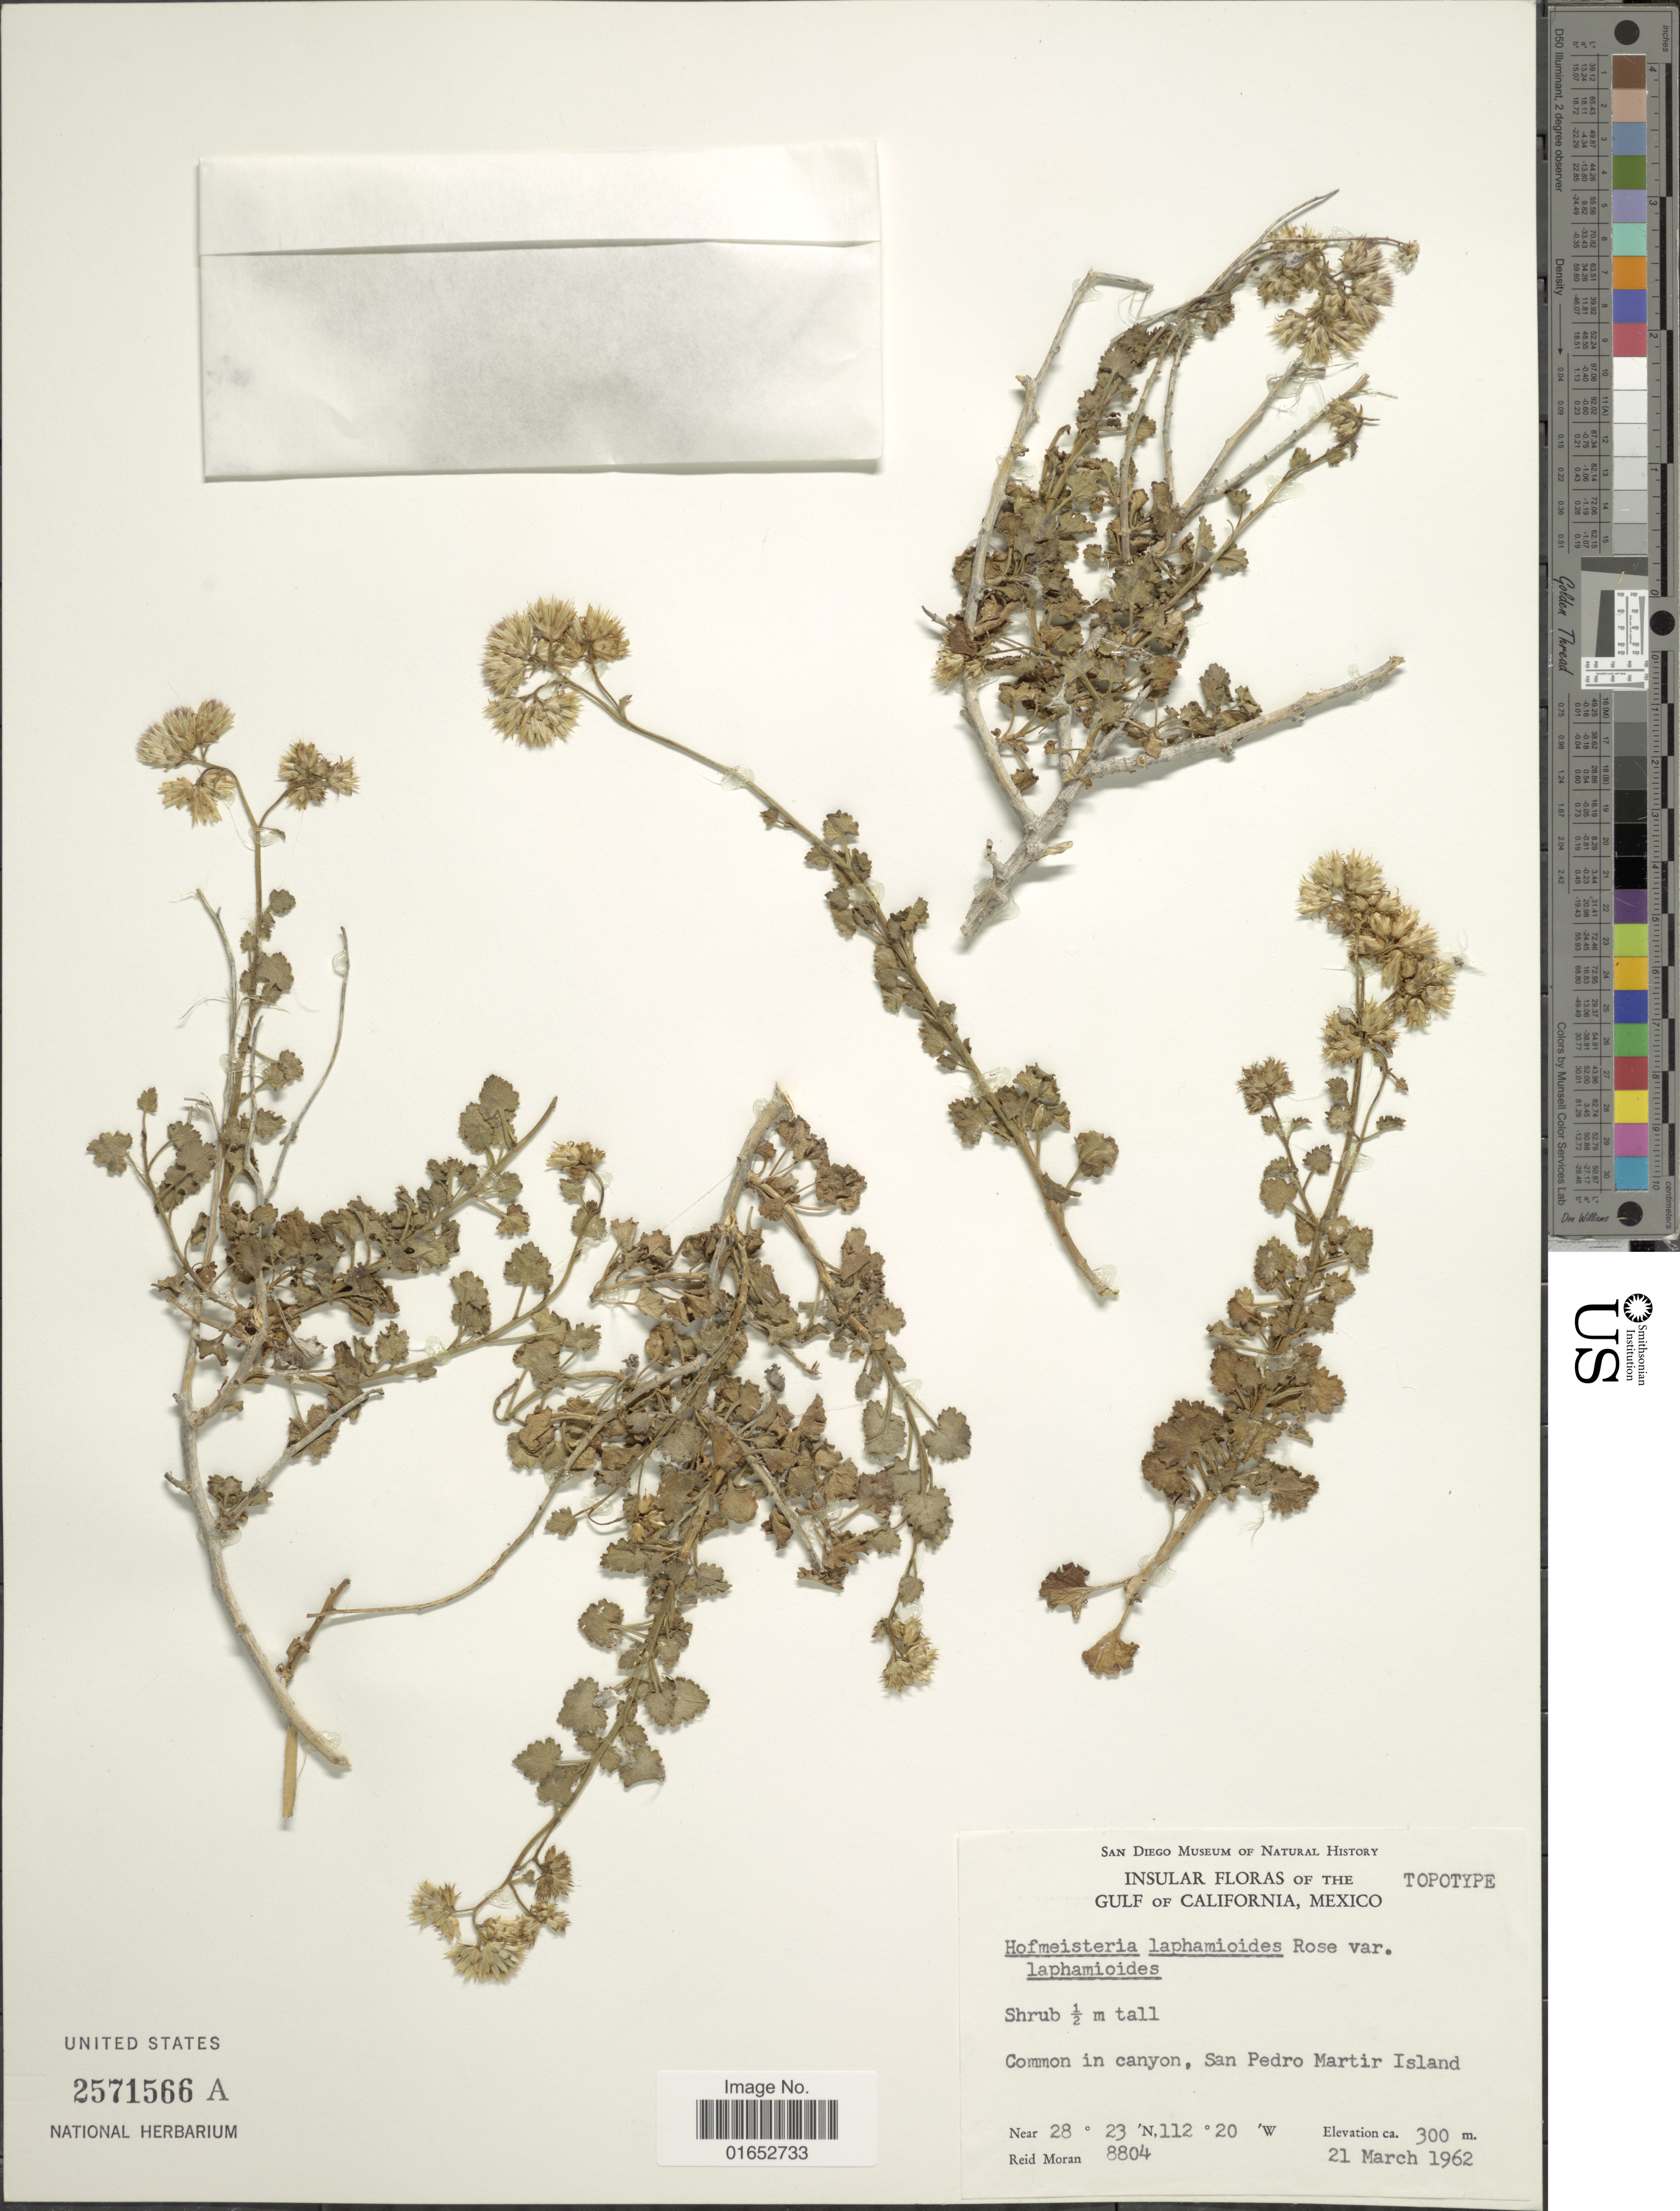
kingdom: Plantae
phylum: Tracheophyta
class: Magnoliopsida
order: Asterales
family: Asteraceae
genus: Pleurocoronis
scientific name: Pleurocoronis laphamioides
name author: (Rose) R.M. King & H. Rob.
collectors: R. V. Moran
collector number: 8804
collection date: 1962-03-21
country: Mexico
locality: Insular Flores of the Gulf of California, Common in canyon, San Pedro Martir Island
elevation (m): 300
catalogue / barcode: US 2571566A